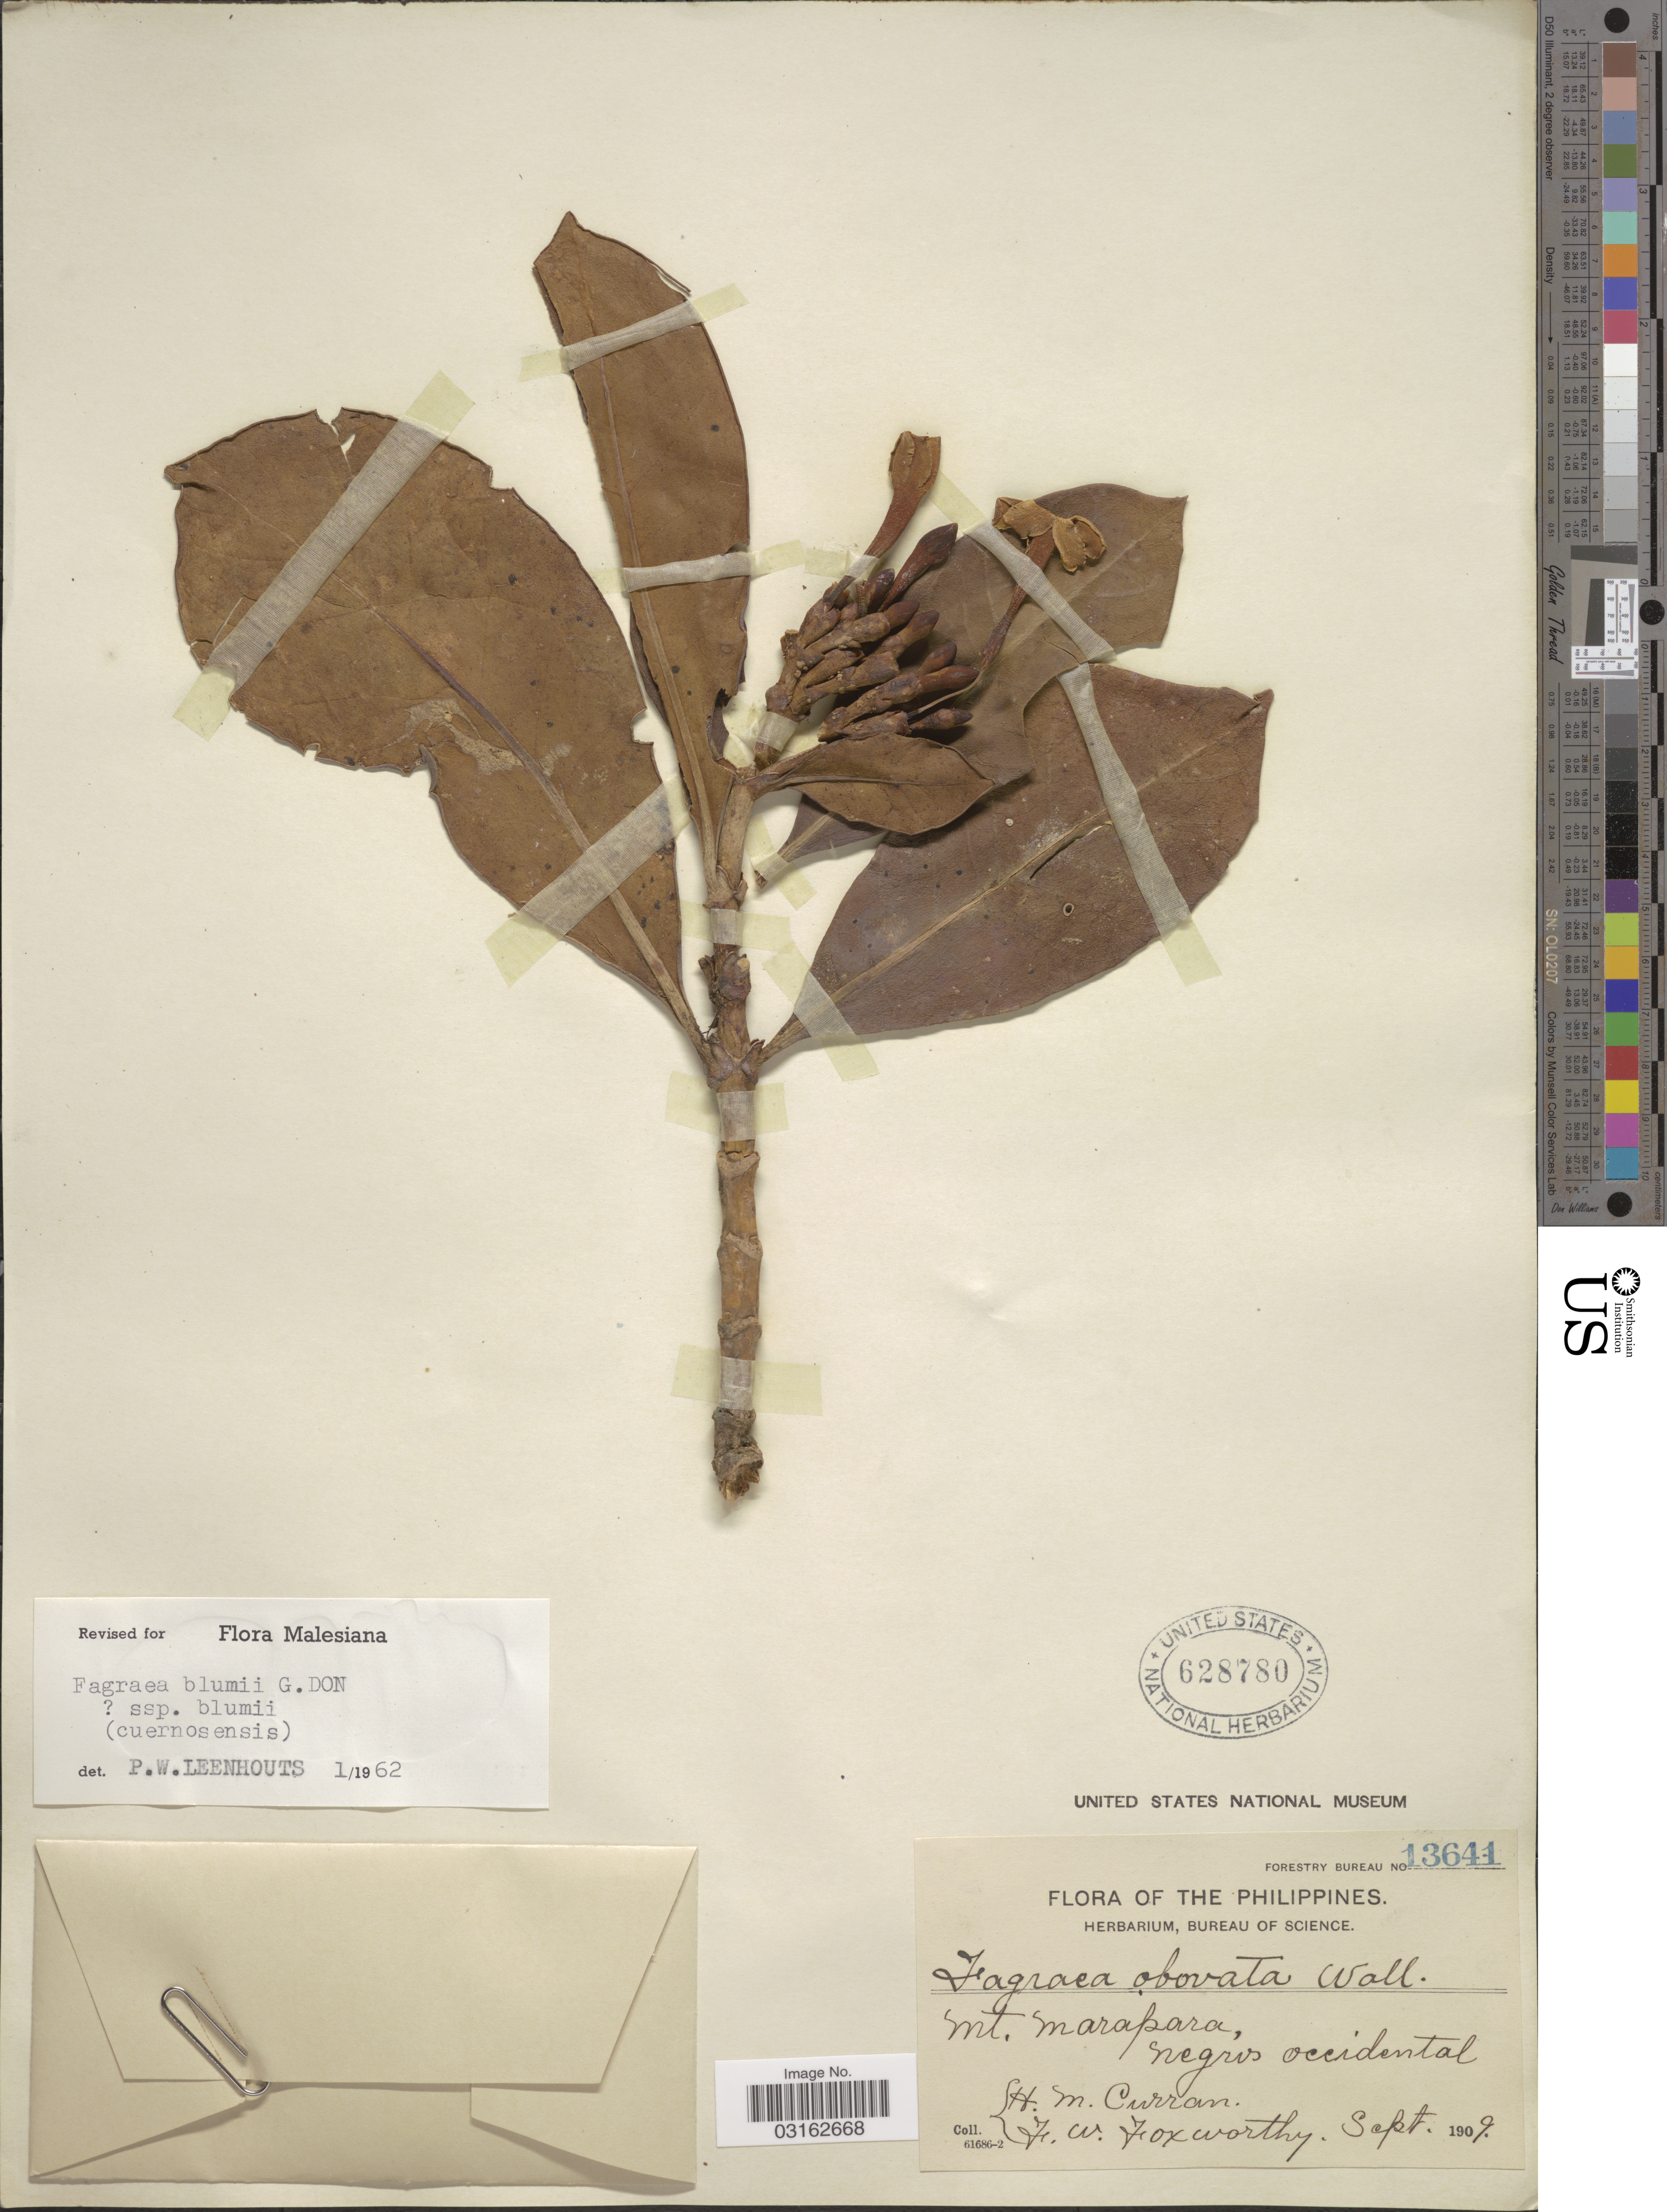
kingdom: Plantae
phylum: Tracheophyta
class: Magnoliopsida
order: Gentianales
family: Gentianaceae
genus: Fagraea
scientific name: Fagraea blumei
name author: G. Don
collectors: H. M. Curran & F. W. Foxworthy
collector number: Forestry Bureau 13641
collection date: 1909-09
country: Philippines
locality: Mt. Marapara, Negros occidental.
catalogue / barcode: US 628780